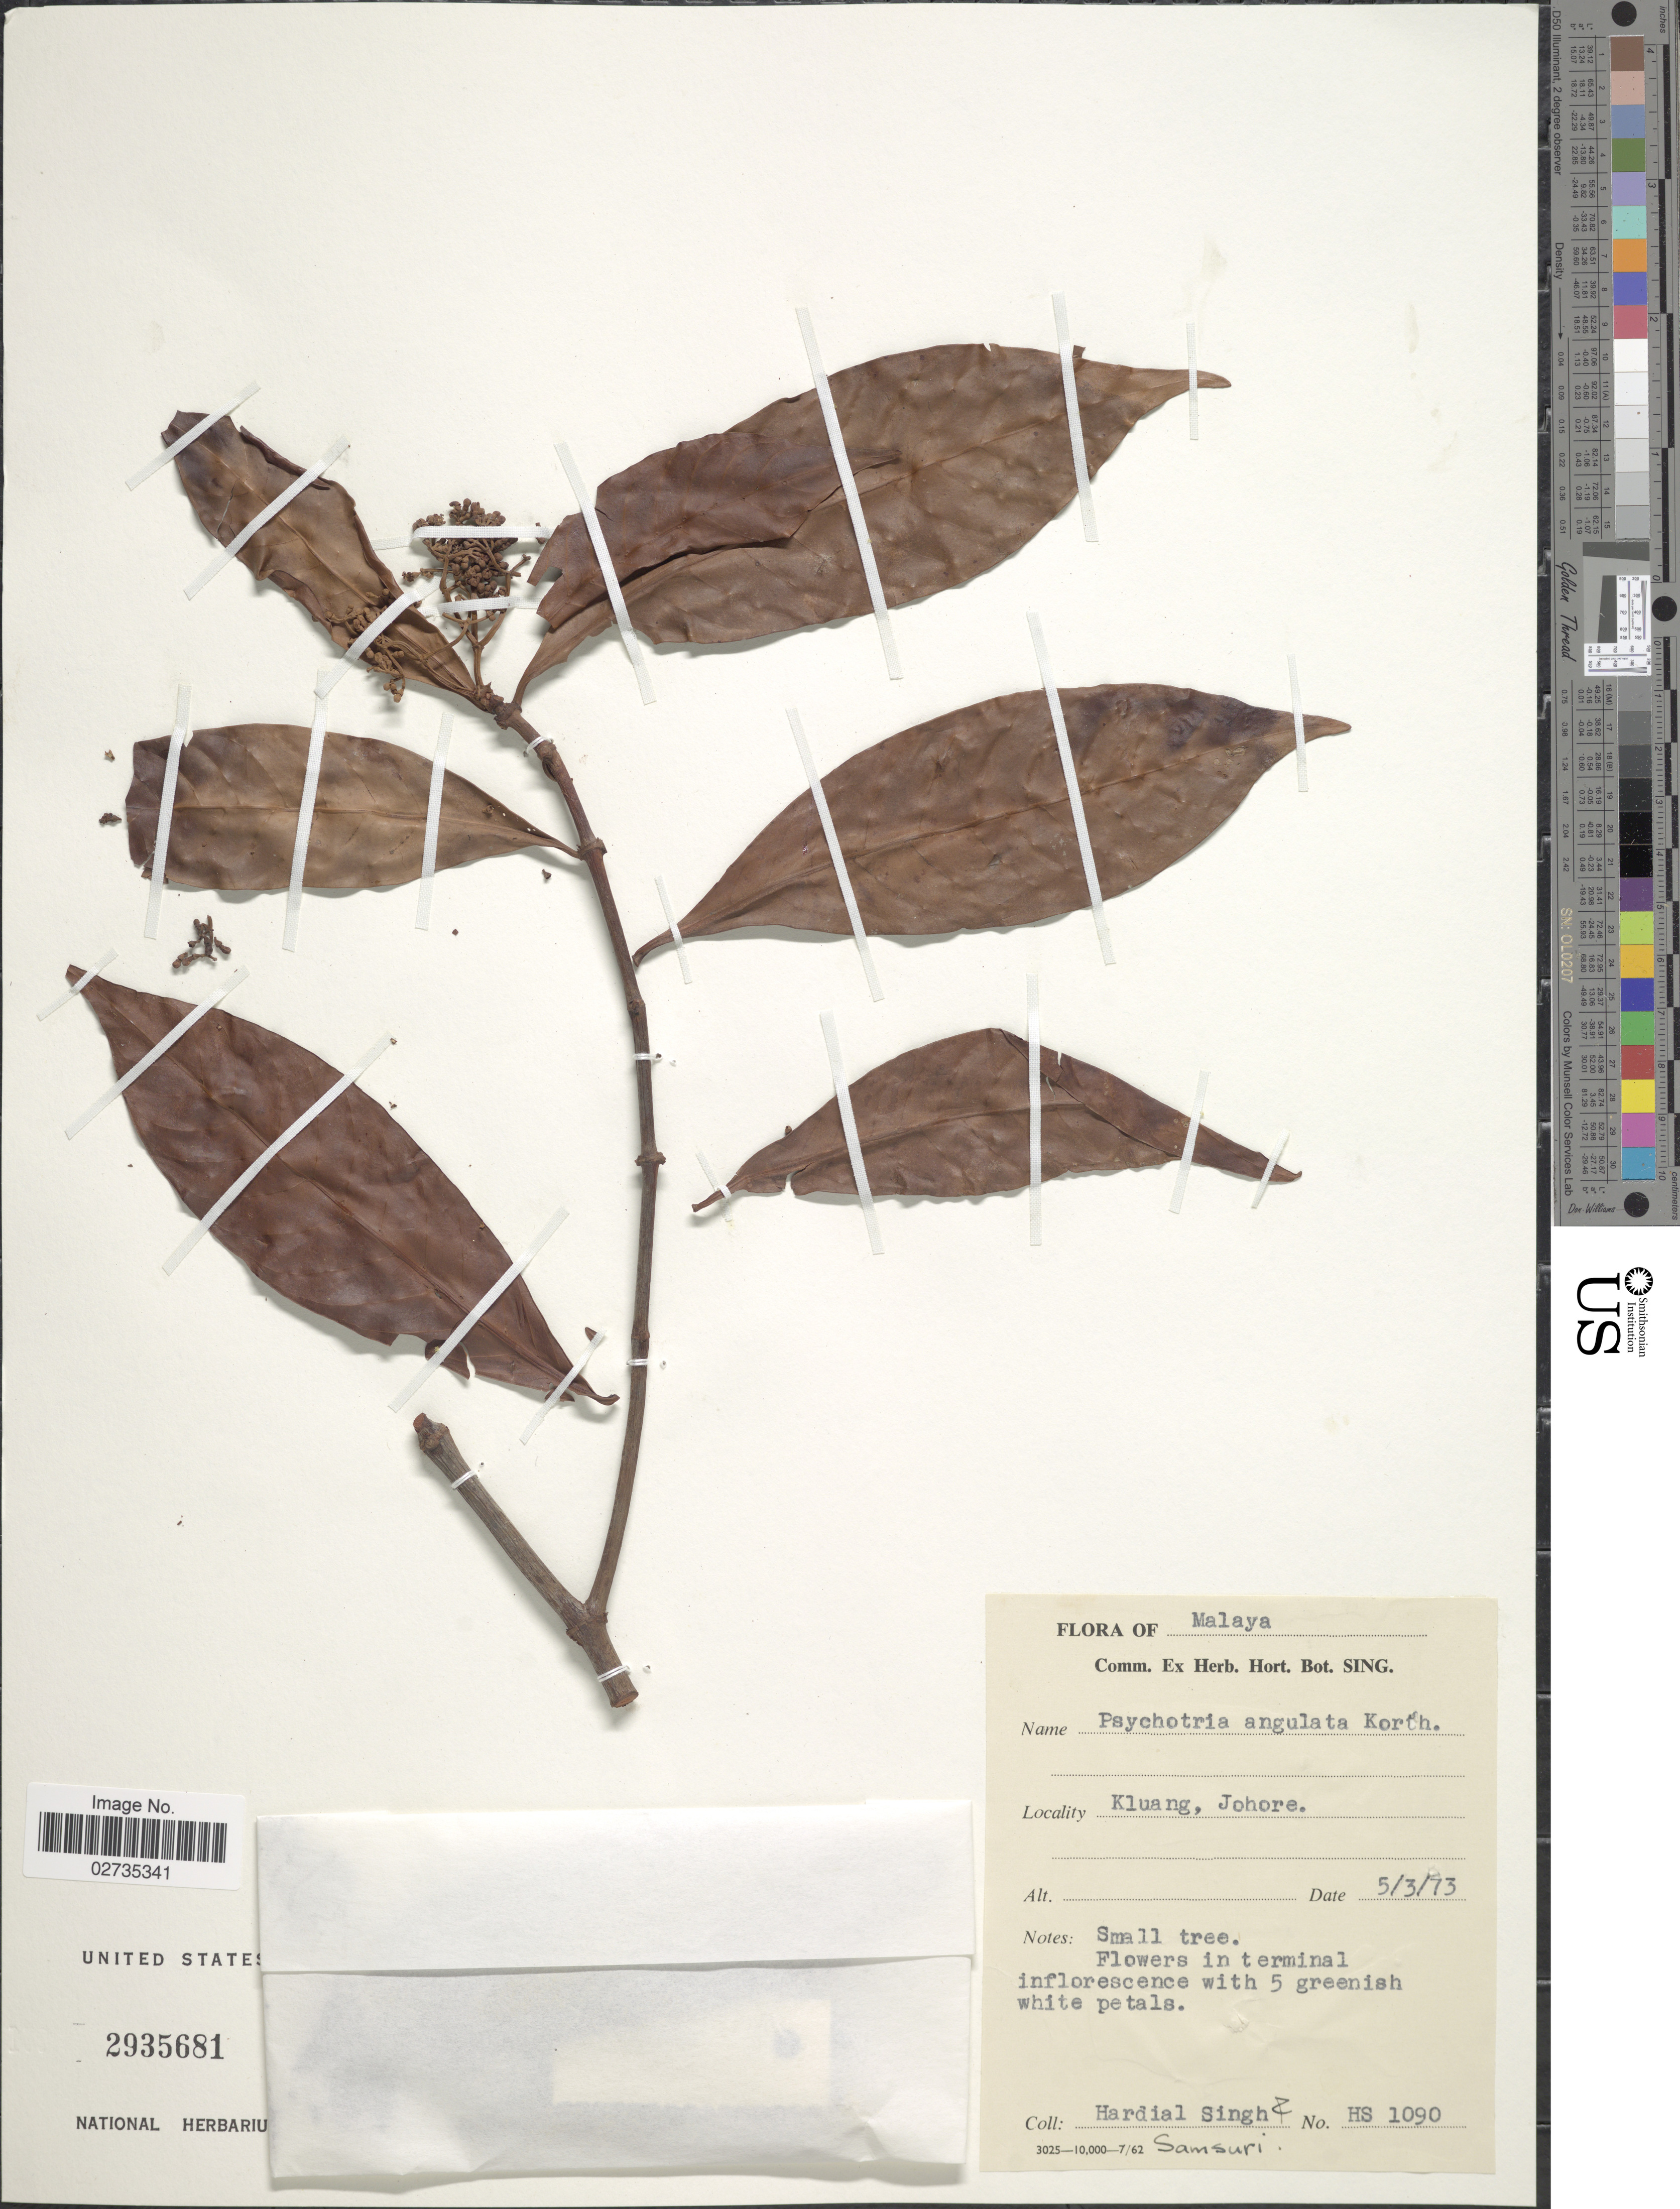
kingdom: Plantae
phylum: Tracheophyta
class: Magnoliopsida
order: Gentianales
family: Rubiaceae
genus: Psychotria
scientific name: Psychotria angulata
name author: Korth.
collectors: H. Singh & -. Samsuri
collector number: HS 1090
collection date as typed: Transcribed d/m/y: 5/3/73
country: Malaysia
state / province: Johor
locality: Kluang, Johore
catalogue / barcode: US 2935681